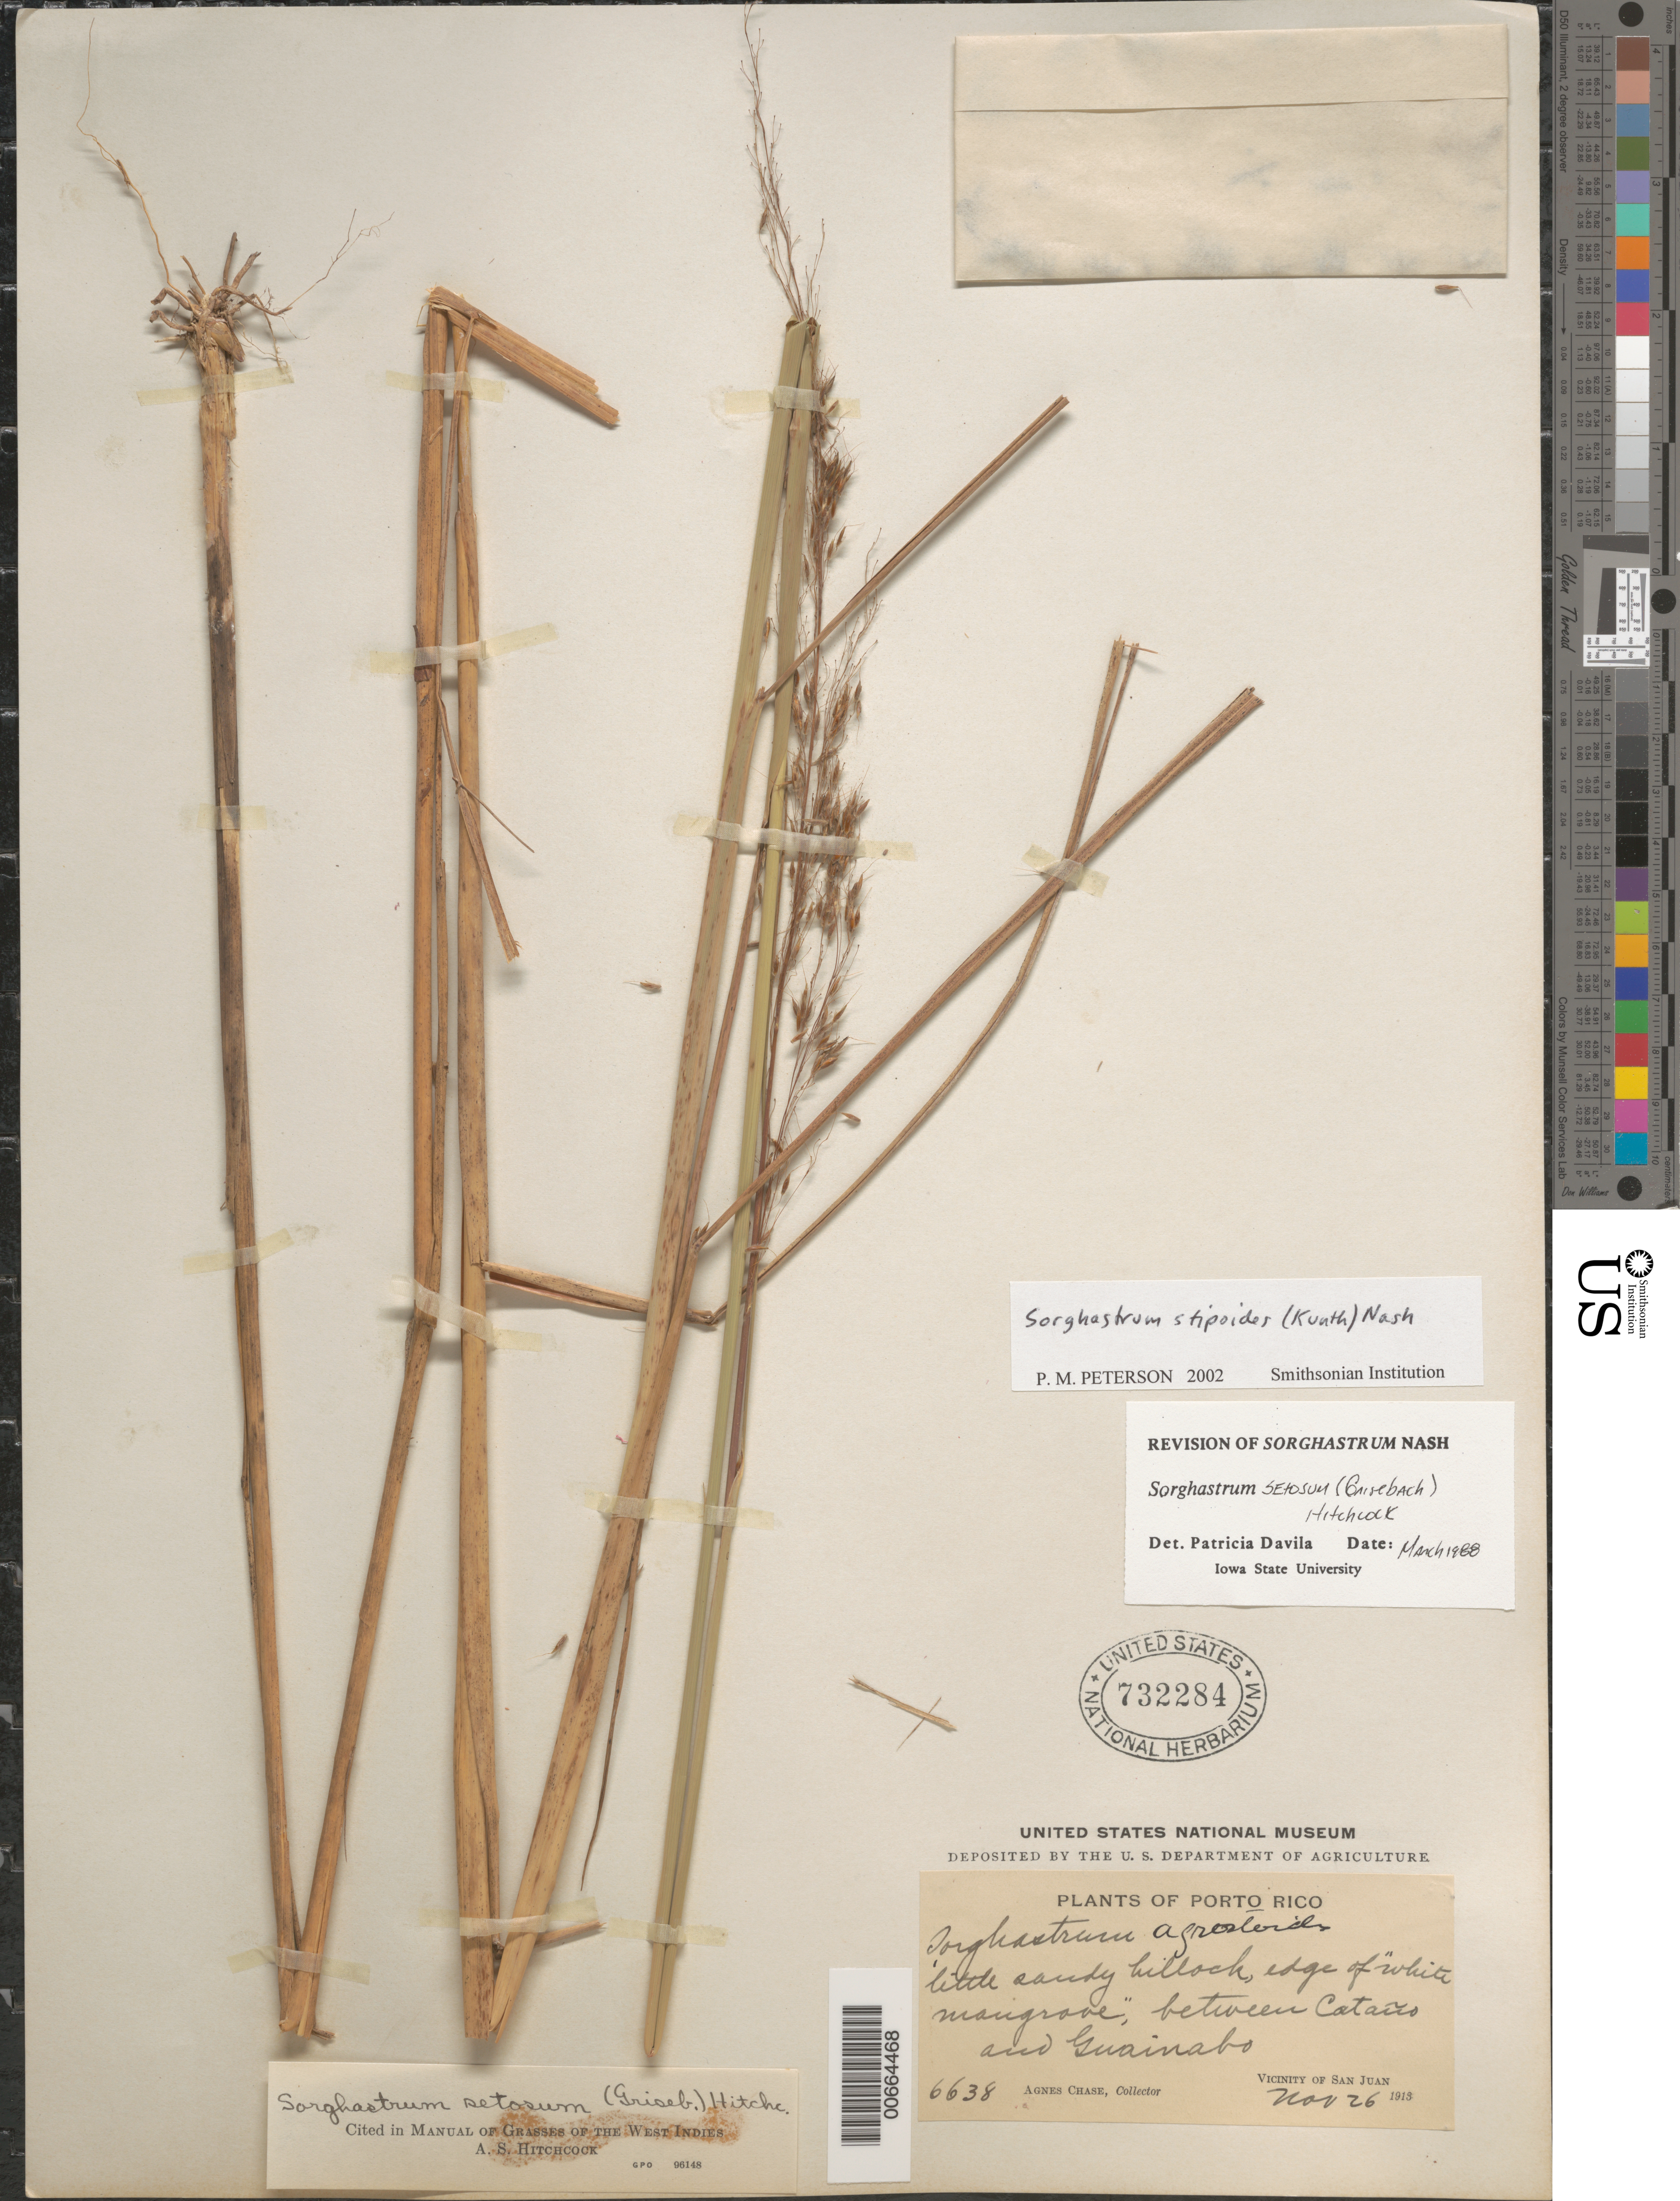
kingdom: Plantae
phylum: Tracheophyta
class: Liliopsida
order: Poales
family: Poaceae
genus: Sorghastrum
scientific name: Sorghastrum stipoides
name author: (Kunth) Nash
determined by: Peterson, Paul M., (BOT), Smithsonian Institution - National Museum of Natural History (UNITED STATES)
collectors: A. Chase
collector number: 6638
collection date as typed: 26 Nov 1913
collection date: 1913-11-26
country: Puerto Rico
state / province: Cataño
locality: Cataño and Guainabo, btw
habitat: Little sandy hillock, edge of "white mangrove"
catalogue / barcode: US 732284